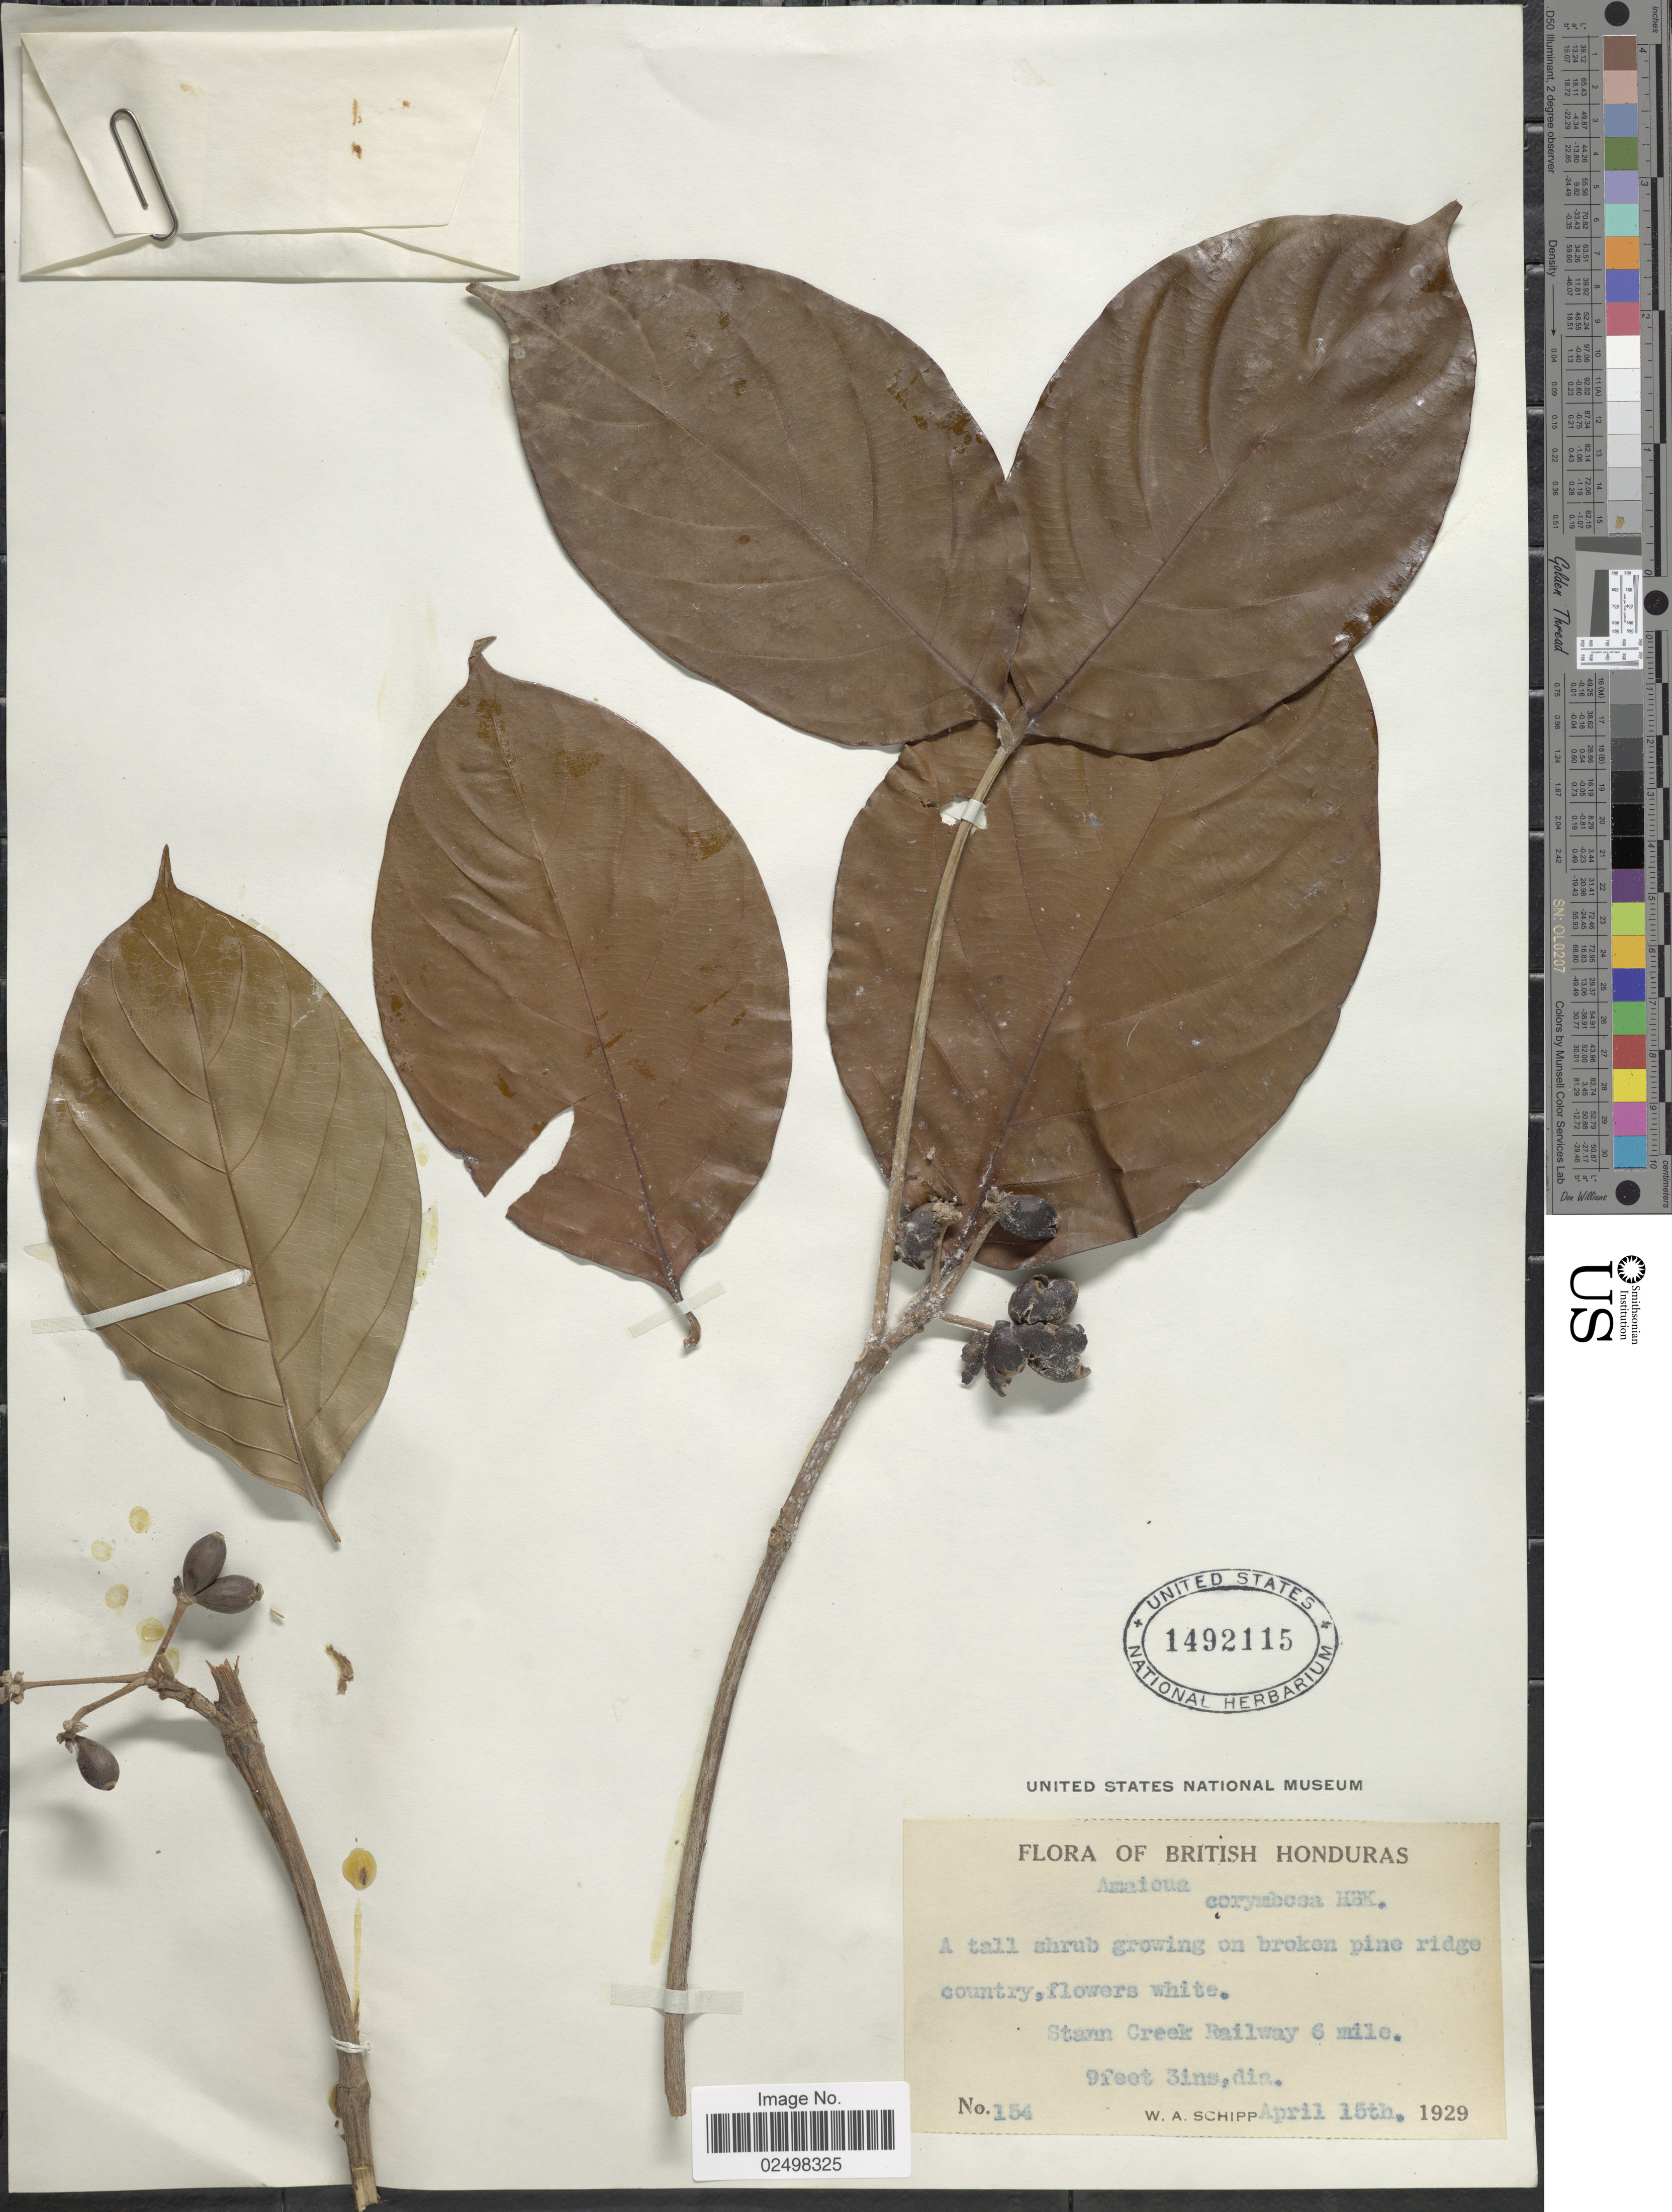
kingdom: Plantae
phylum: Tracheophyta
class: Magnoliopsida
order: Gentianales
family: Rubiaceae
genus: Amaioua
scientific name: Amaioua corymbosa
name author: Kunth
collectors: W. Schipp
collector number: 154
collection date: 1929-04-15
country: Belize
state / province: Stann Creek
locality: British Honduras, Railway 6 mile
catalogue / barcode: US 1492115